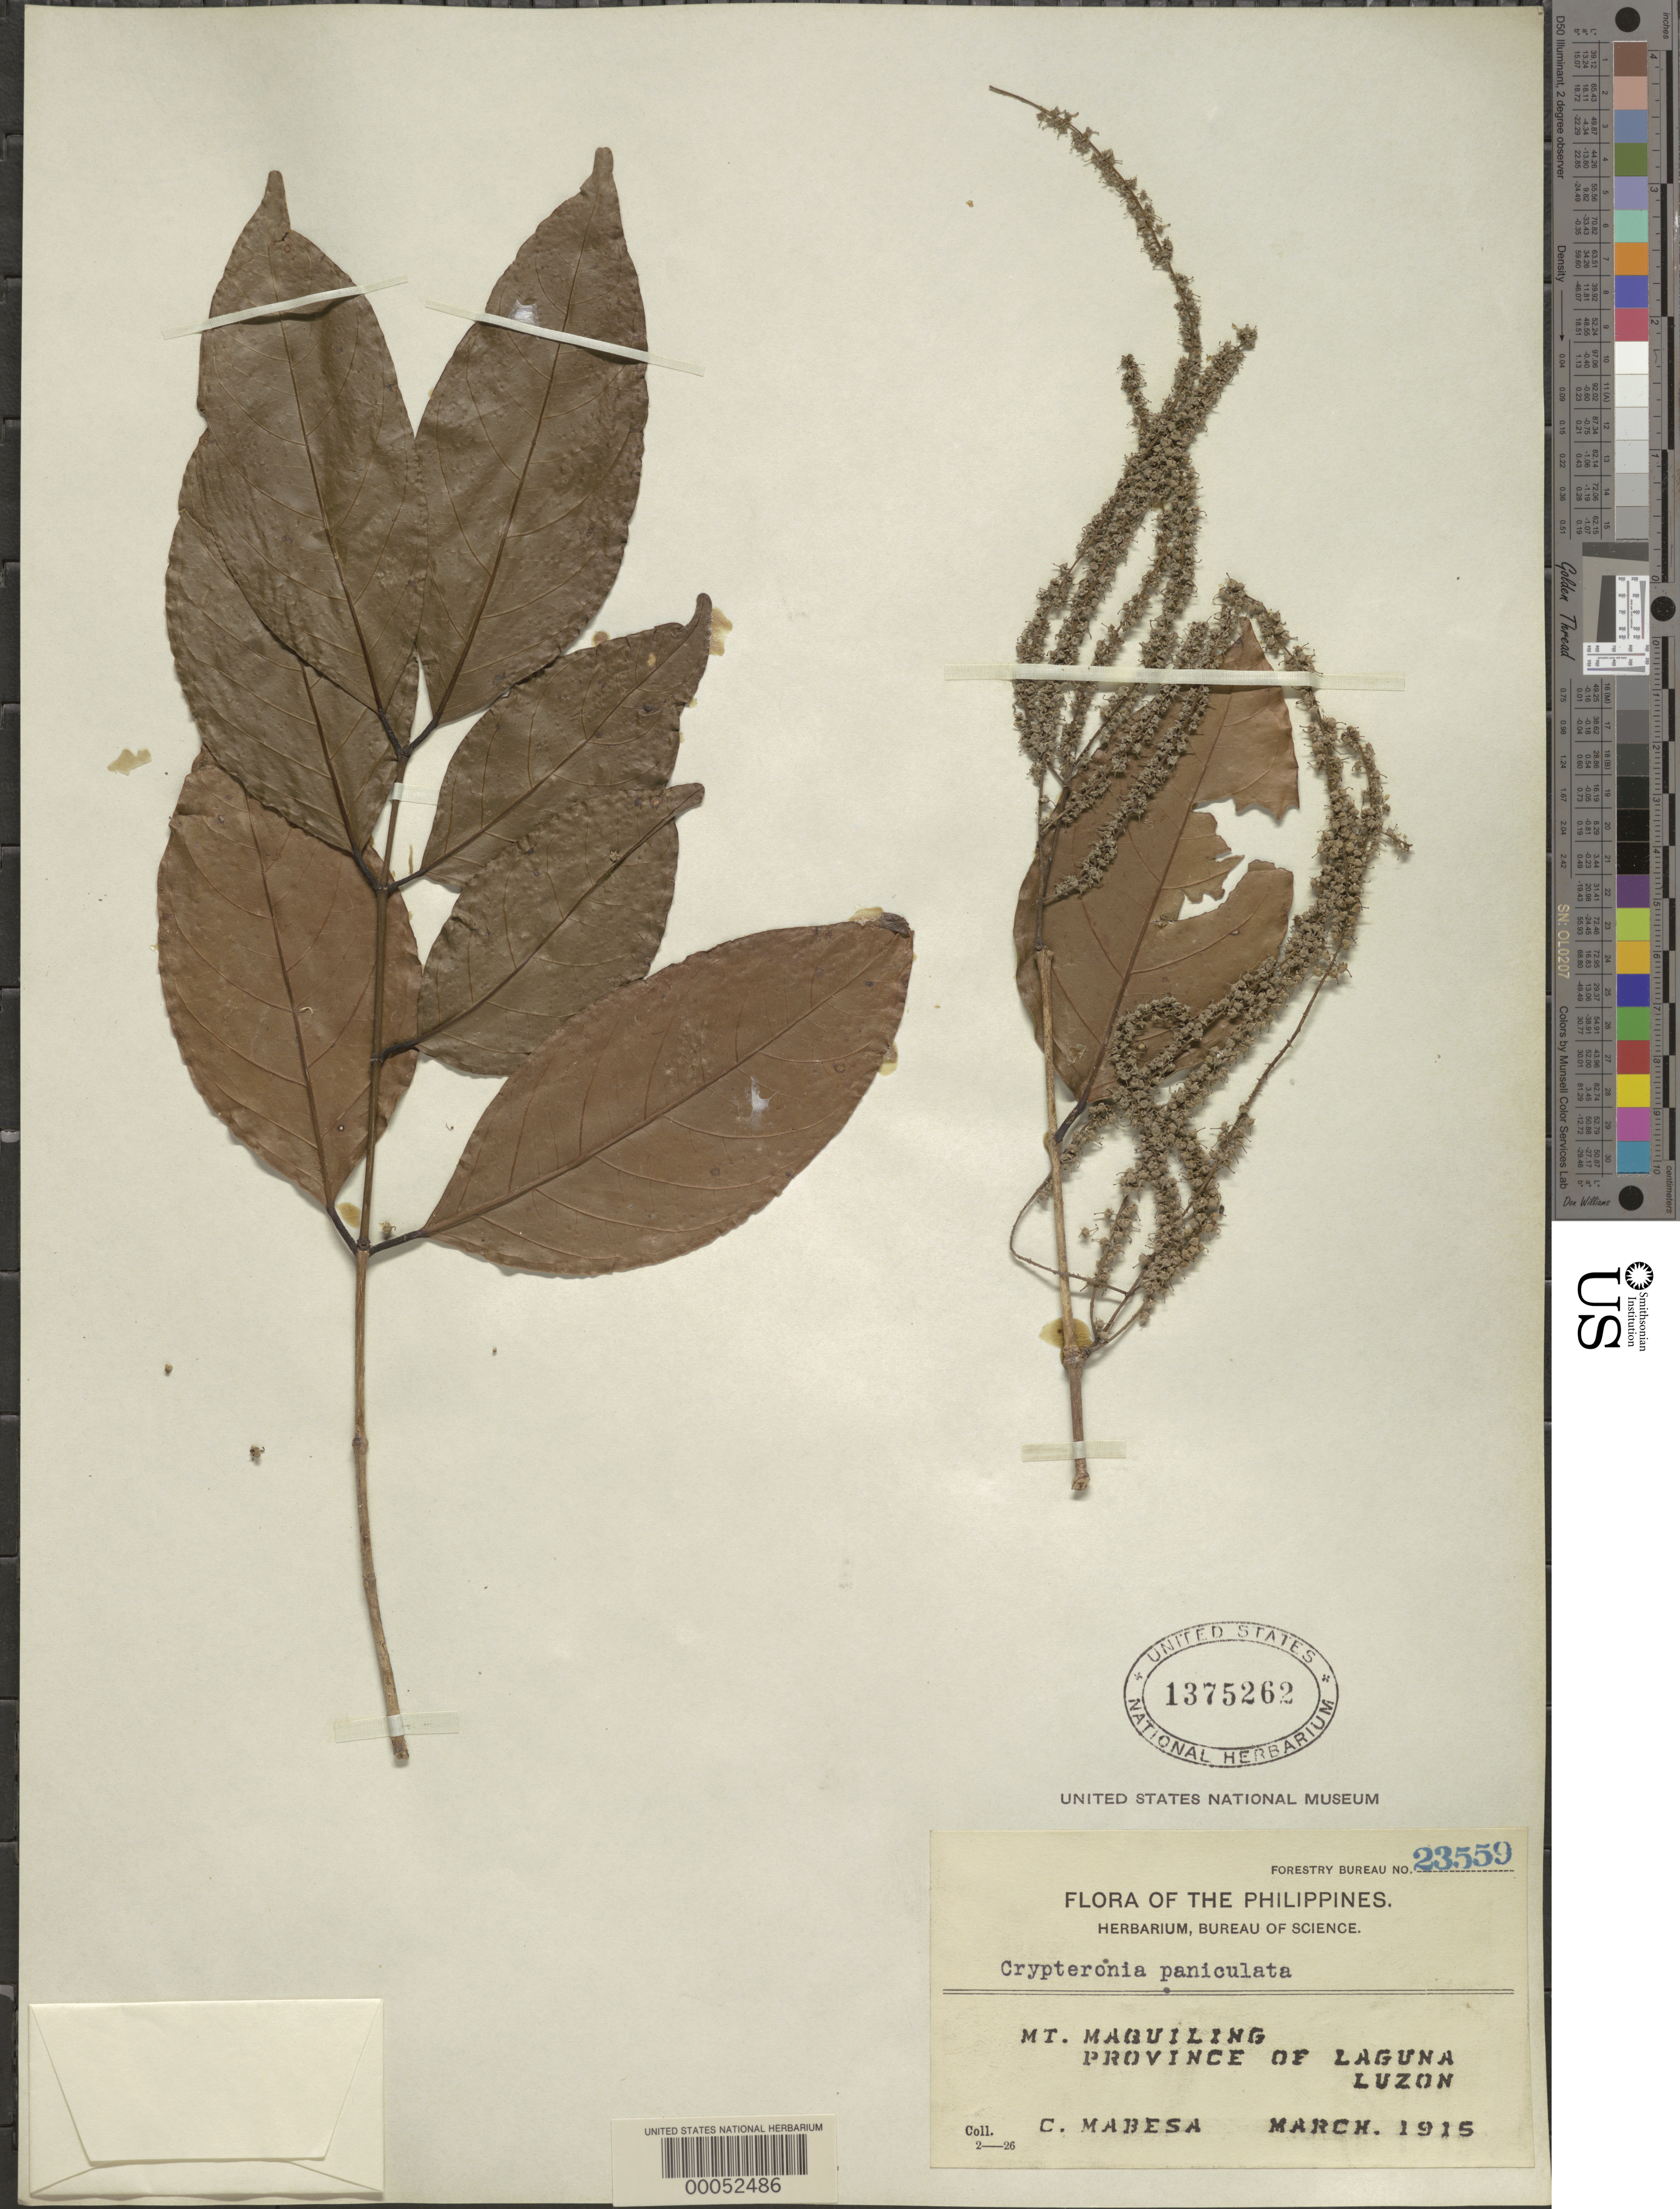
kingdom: Plantae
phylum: Tracheophyta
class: Magnoliopsida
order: Myrtales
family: Crypteroniaceae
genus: Crypteronia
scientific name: Crypteronia paniculata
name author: Blume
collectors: C. Mabesa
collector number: Forestry Bureau 23559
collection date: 1915-03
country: Philippines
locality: Mt. Maquiling Province of Laguna Luzon.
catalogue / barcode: US 1375262